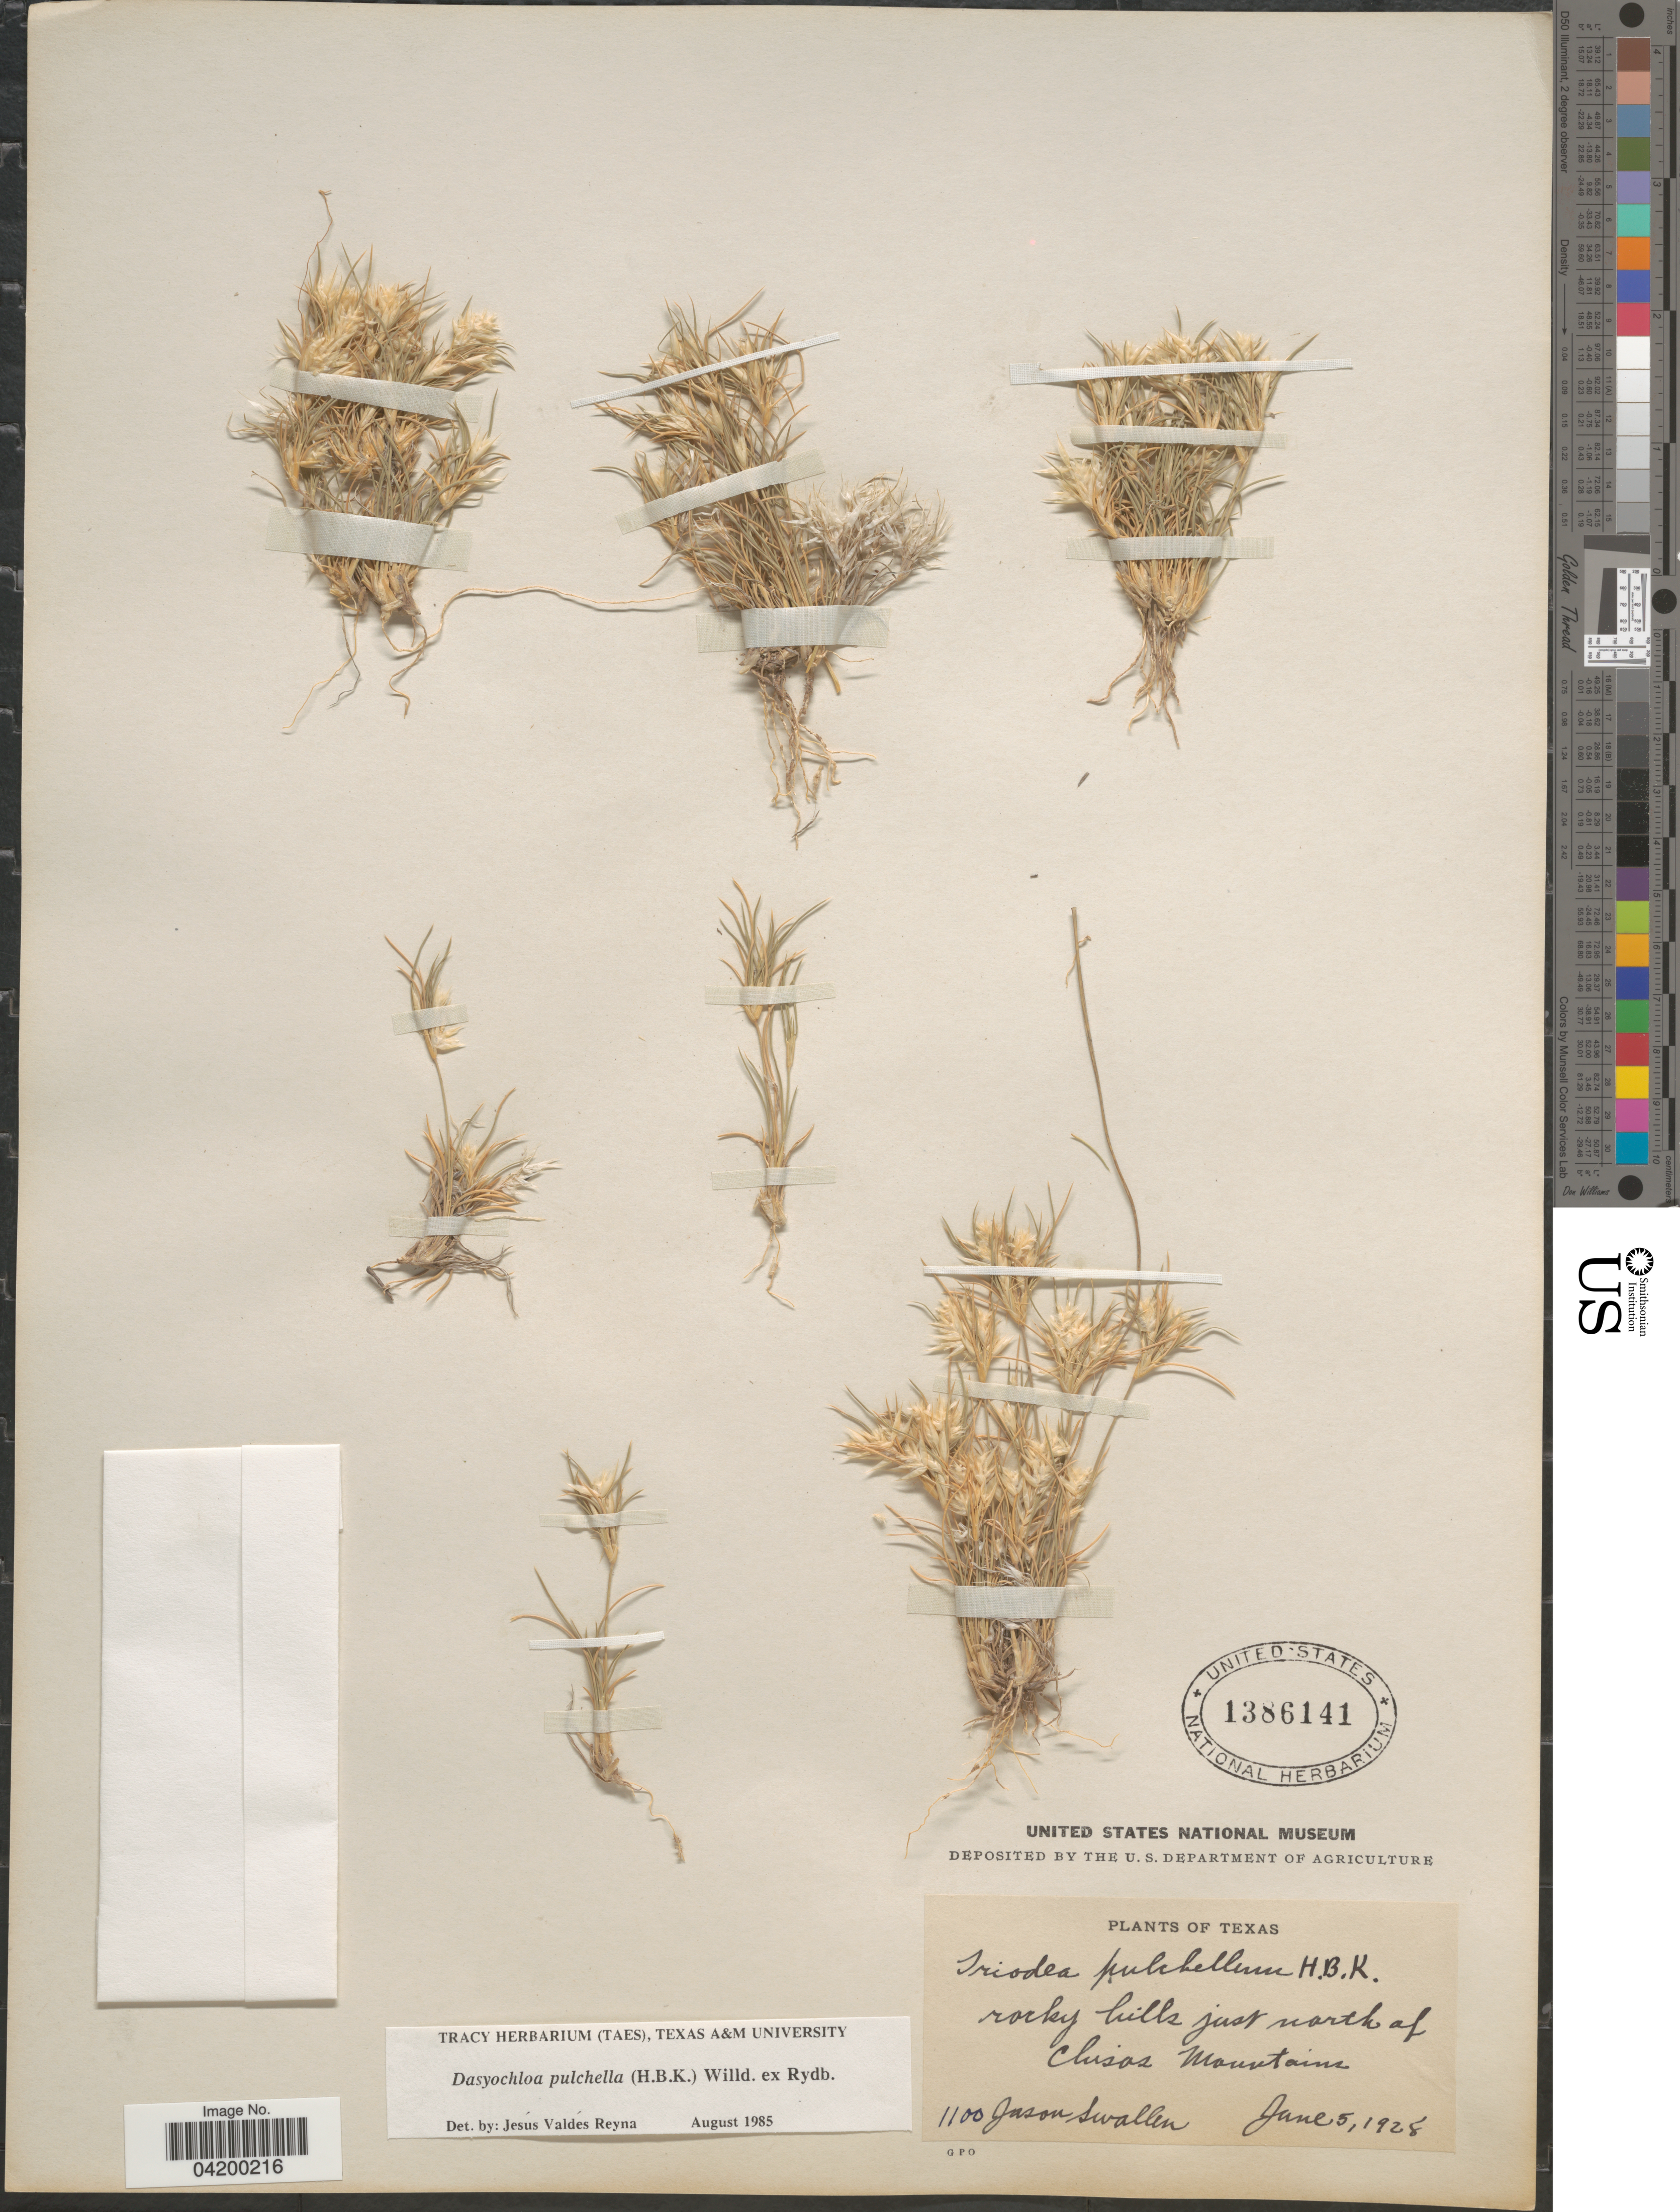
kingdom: Plantae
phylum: Tracheophyta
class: Liliopsida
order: Poales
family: Poaceae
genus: Dasyochloa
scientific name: Dasyochloa pulchella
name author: (Kunth) Willd. ex Rydb.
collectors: J. R. Swallen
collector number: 1100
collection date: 1928-06-05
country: United States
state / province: Texas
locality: Rocky hills just north of Chisos Mountains.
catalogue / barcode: US 1386141